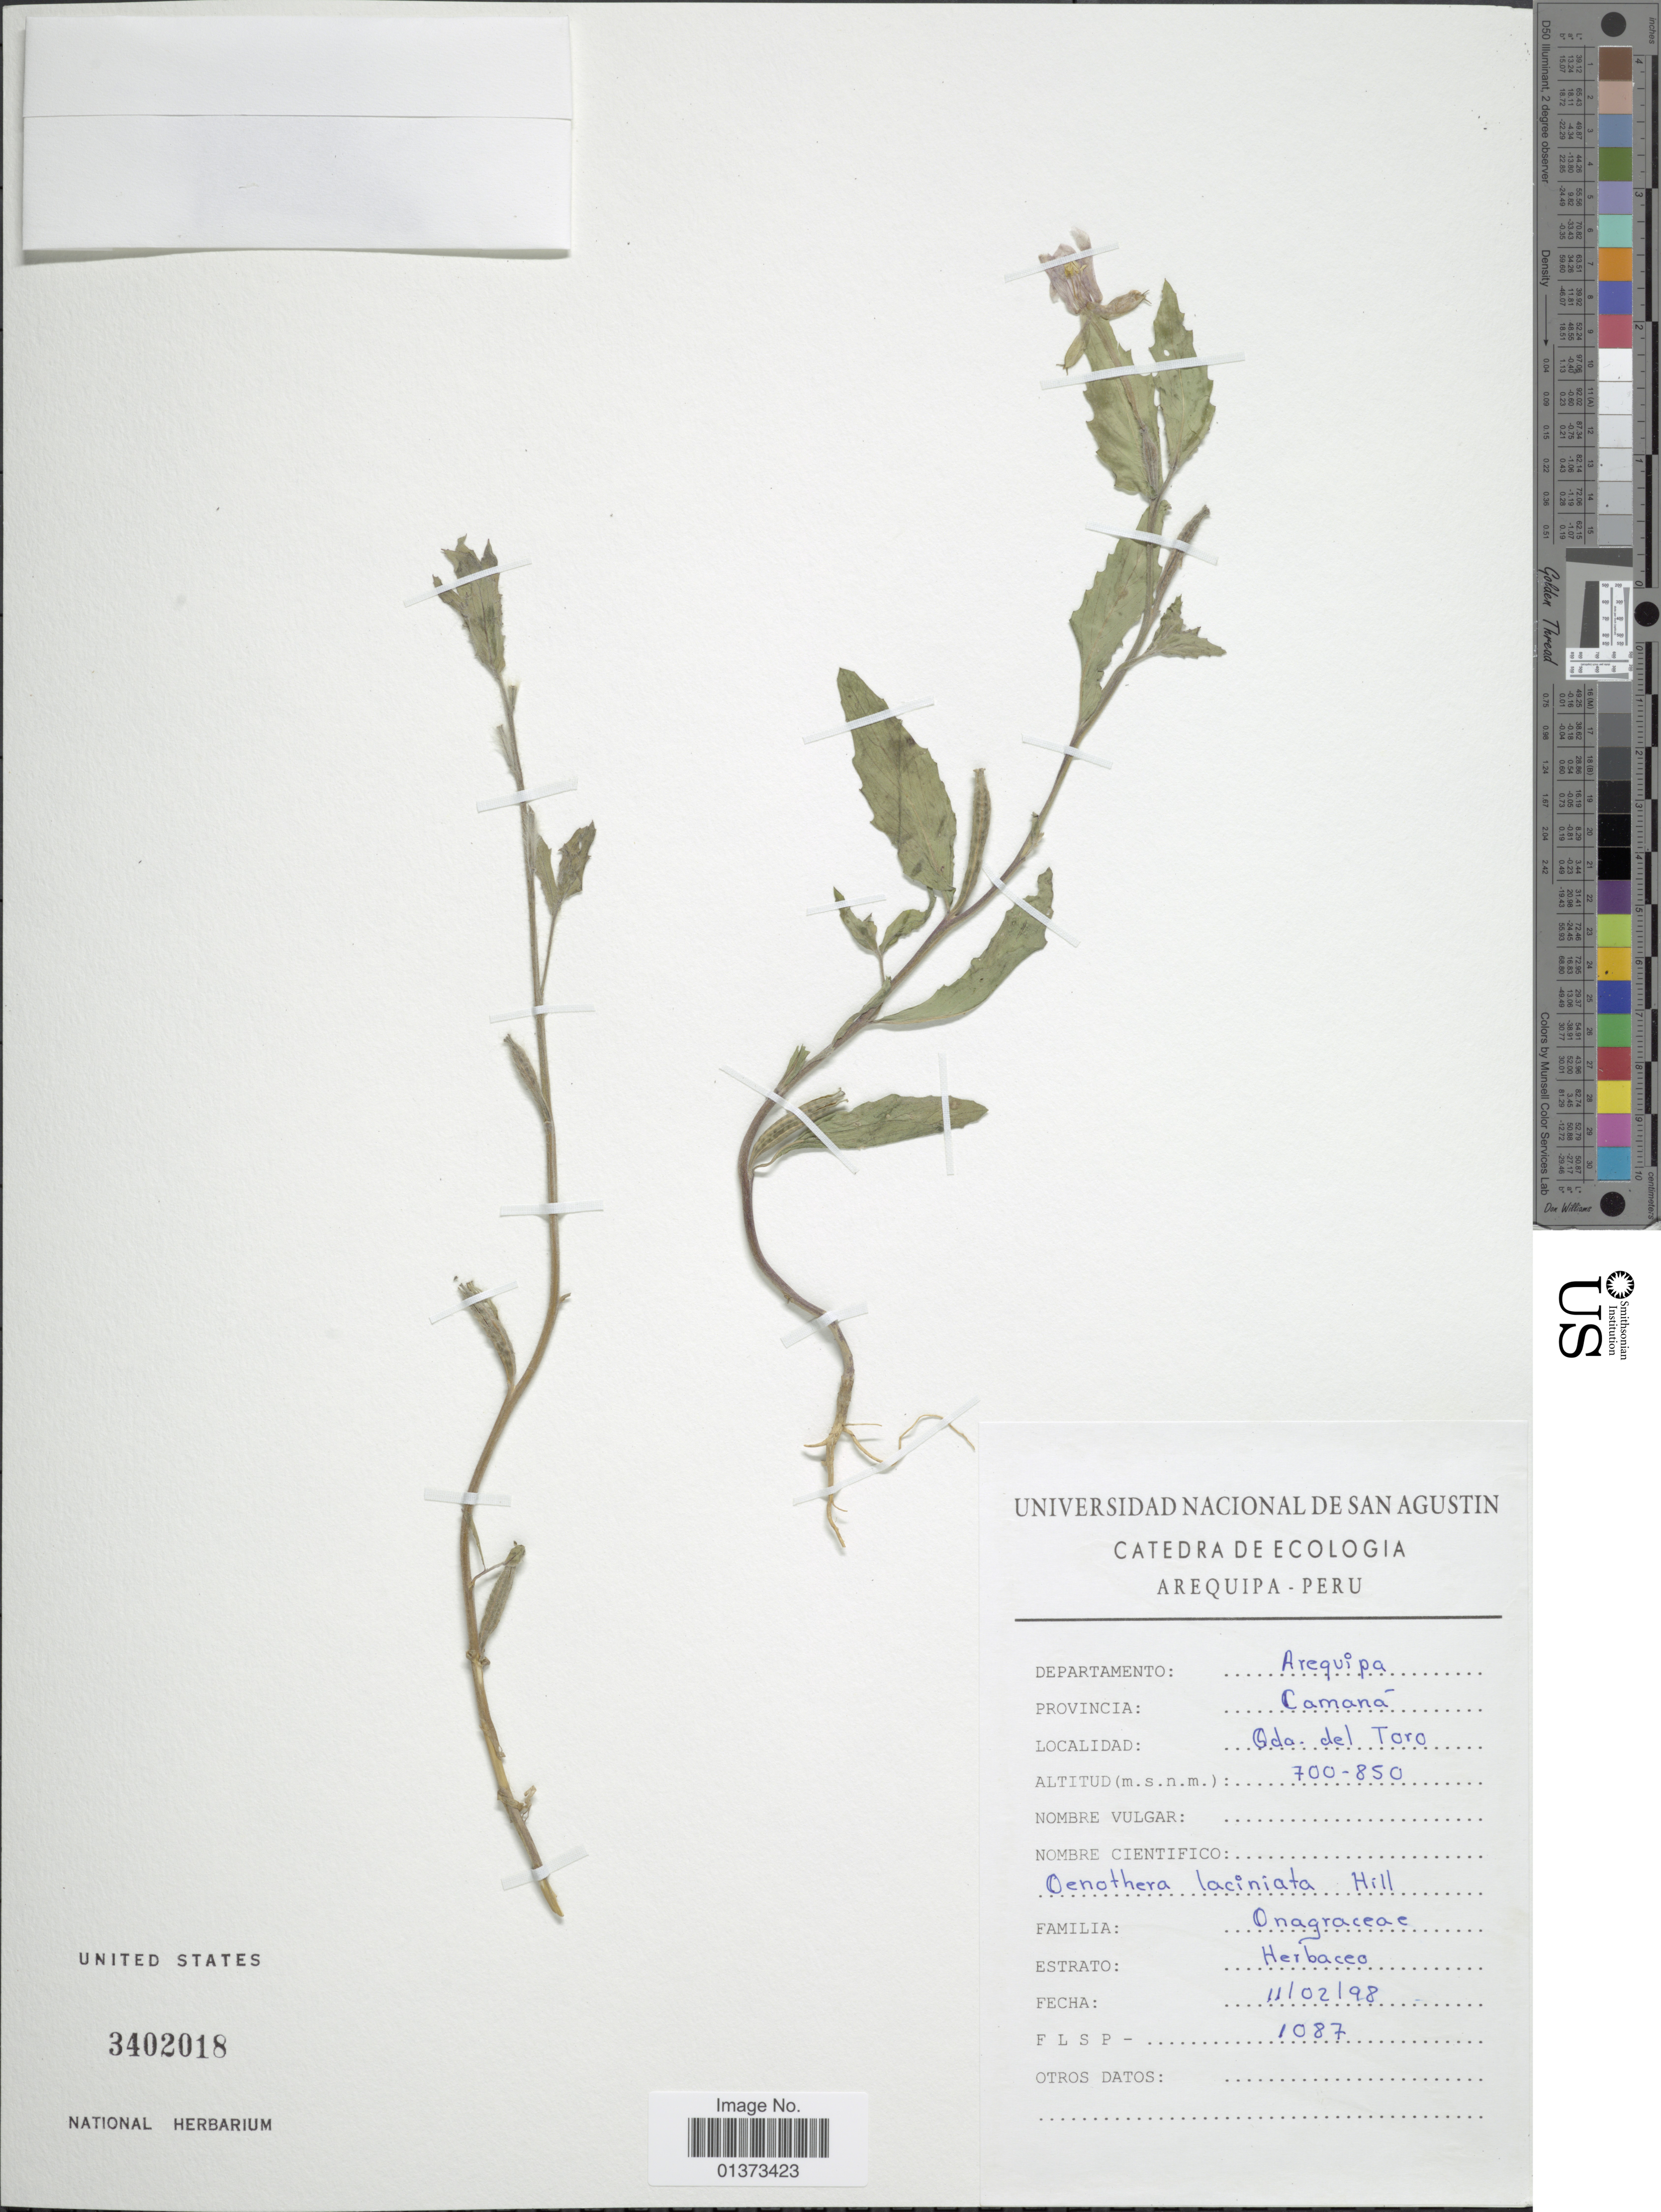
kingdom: Plantae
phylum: Tracheophyta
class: Magnoliopsida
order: Myrtales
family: Onagraceae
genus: Oenothera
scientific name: Oenothera laciniata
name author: Hill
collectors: Hill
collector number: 1087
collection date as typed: Transcribed d/m/y: 11/2/98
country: Peru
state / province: Arequipa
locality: Provincia: Camaná, Oda. del Toro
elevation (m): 700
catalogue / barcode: US 3402018